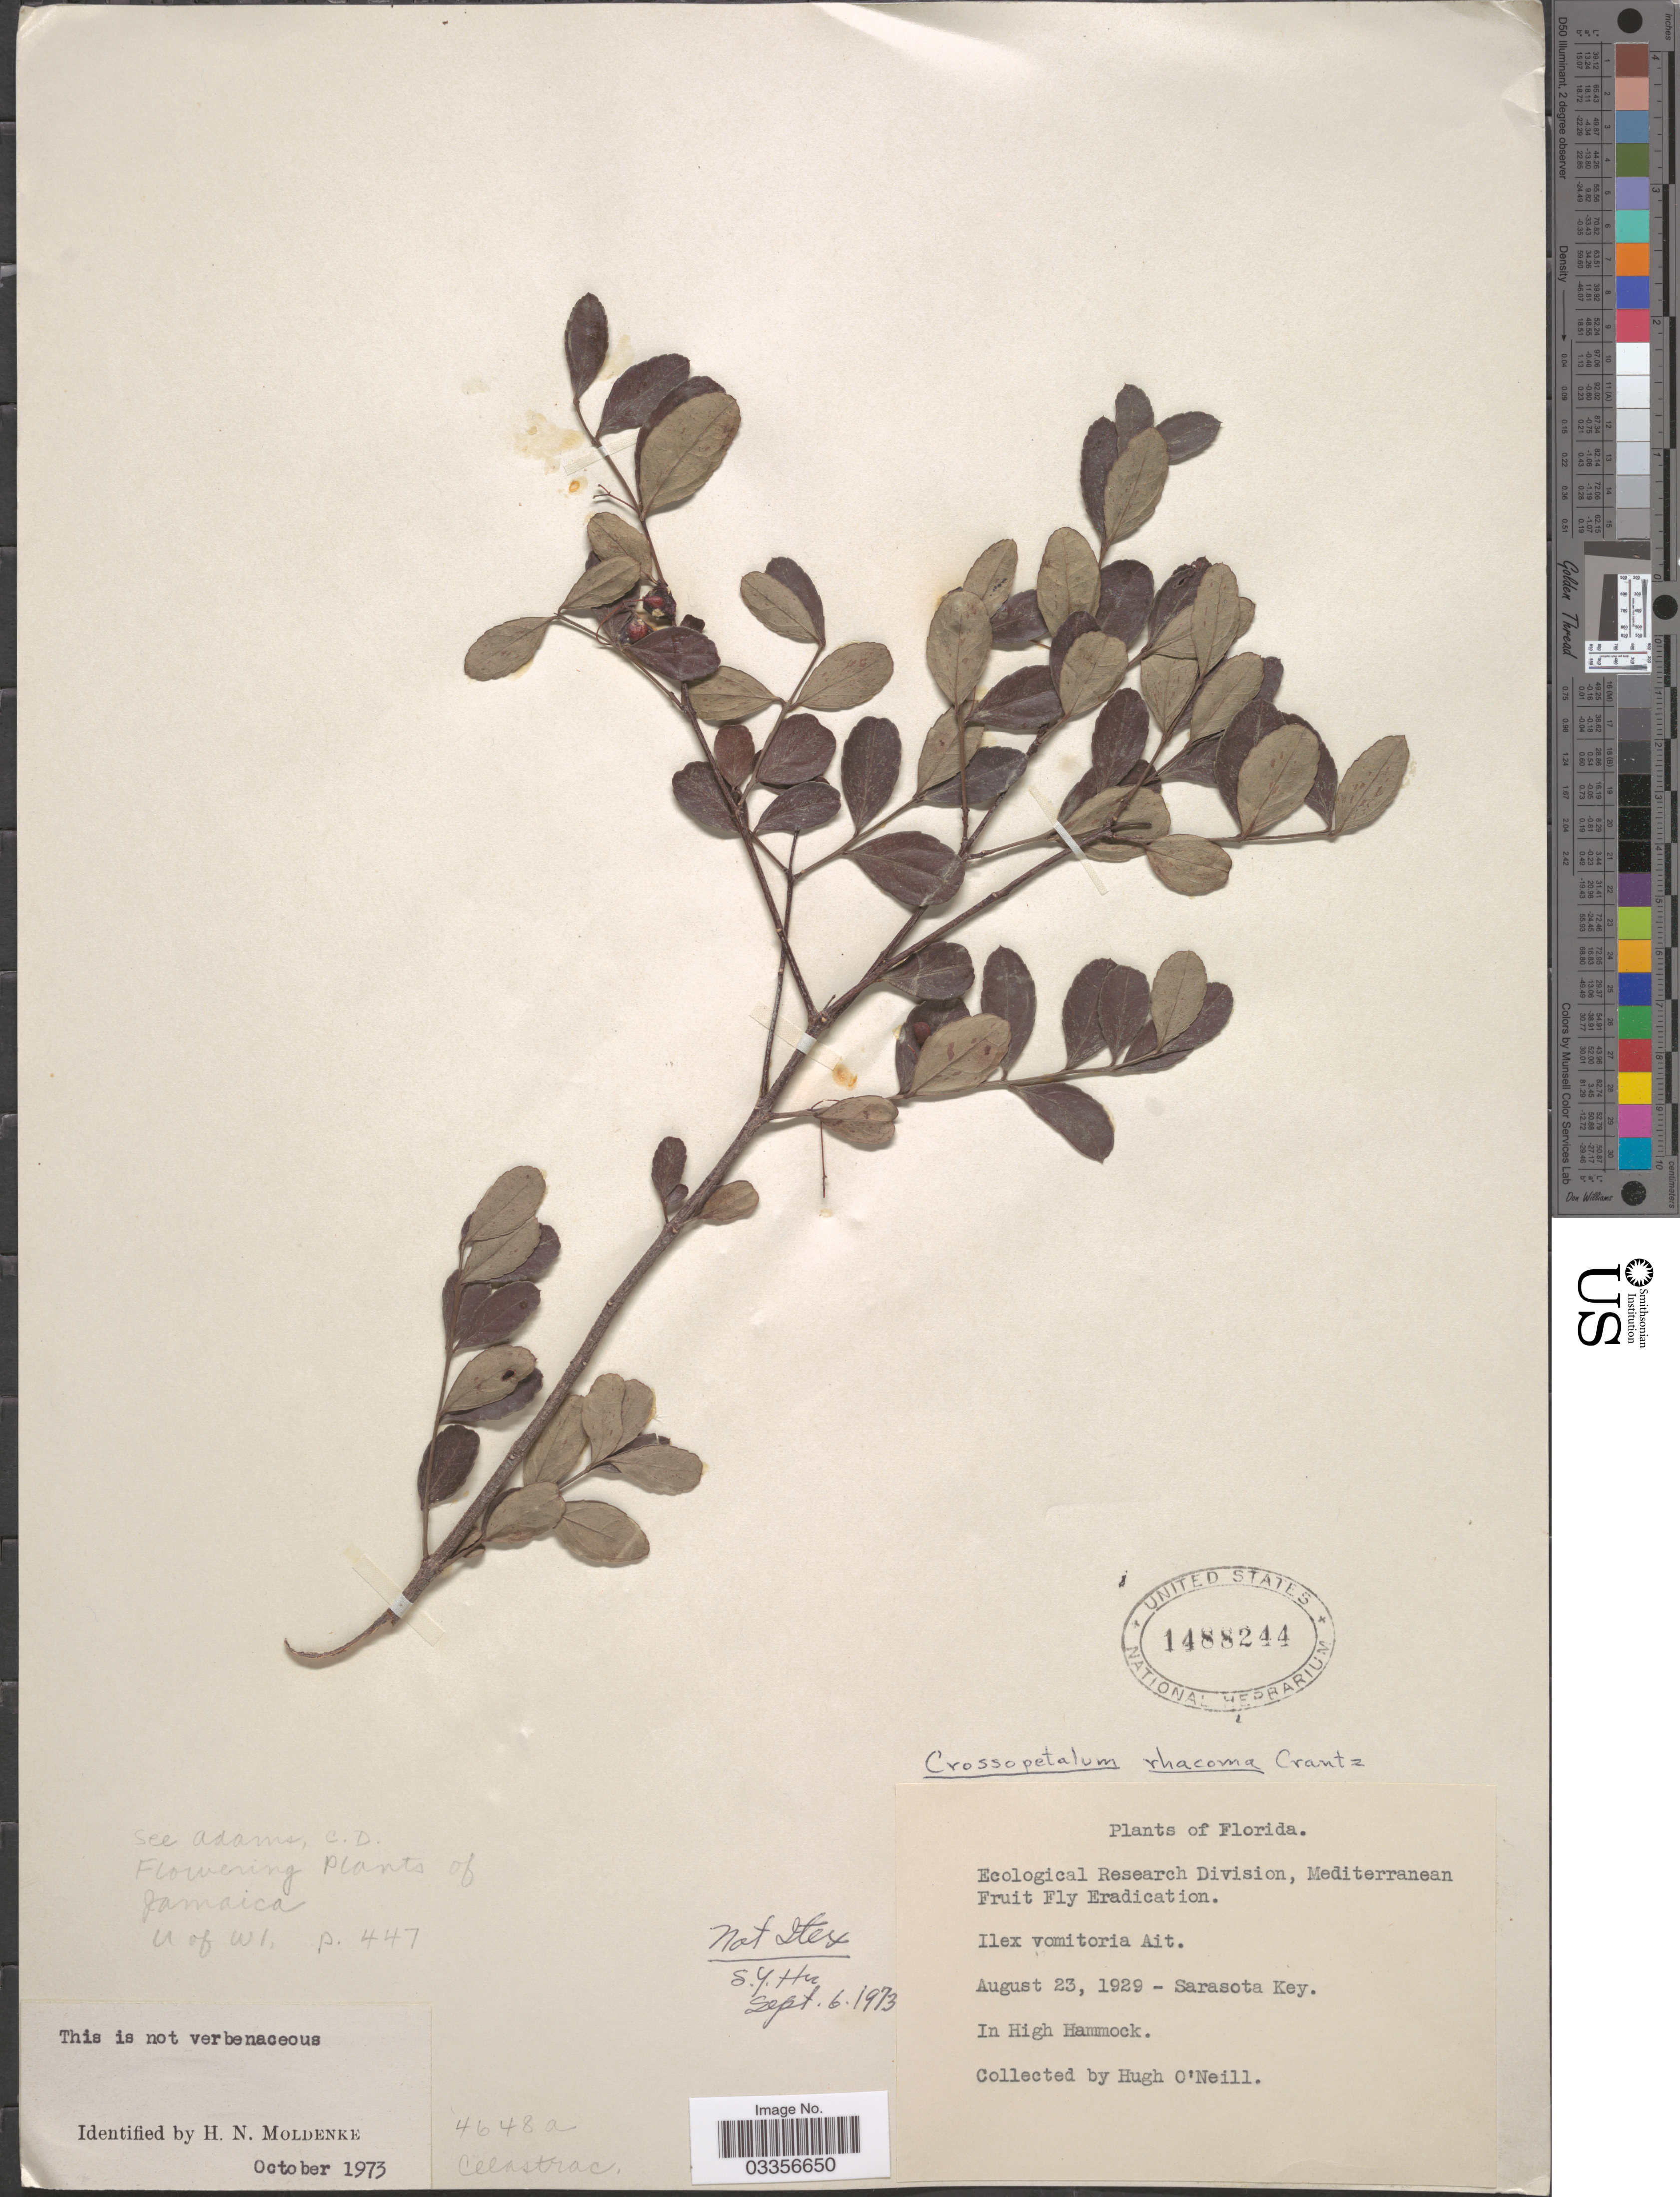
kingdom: Plantae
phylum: Tracheophyta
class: Magnoliopsida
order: Celastrales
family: Celastraceae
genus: Crossopetalum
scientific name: Crossopetalum rhacoma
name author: Crantz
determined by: Read, Robert W., (US), NMNH (UNITED STATES)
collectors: H. O'Neill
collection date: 1929-08-23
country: United States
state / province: Florida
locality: Sarasota Key, In High Hammock.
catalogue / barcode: US 1488244